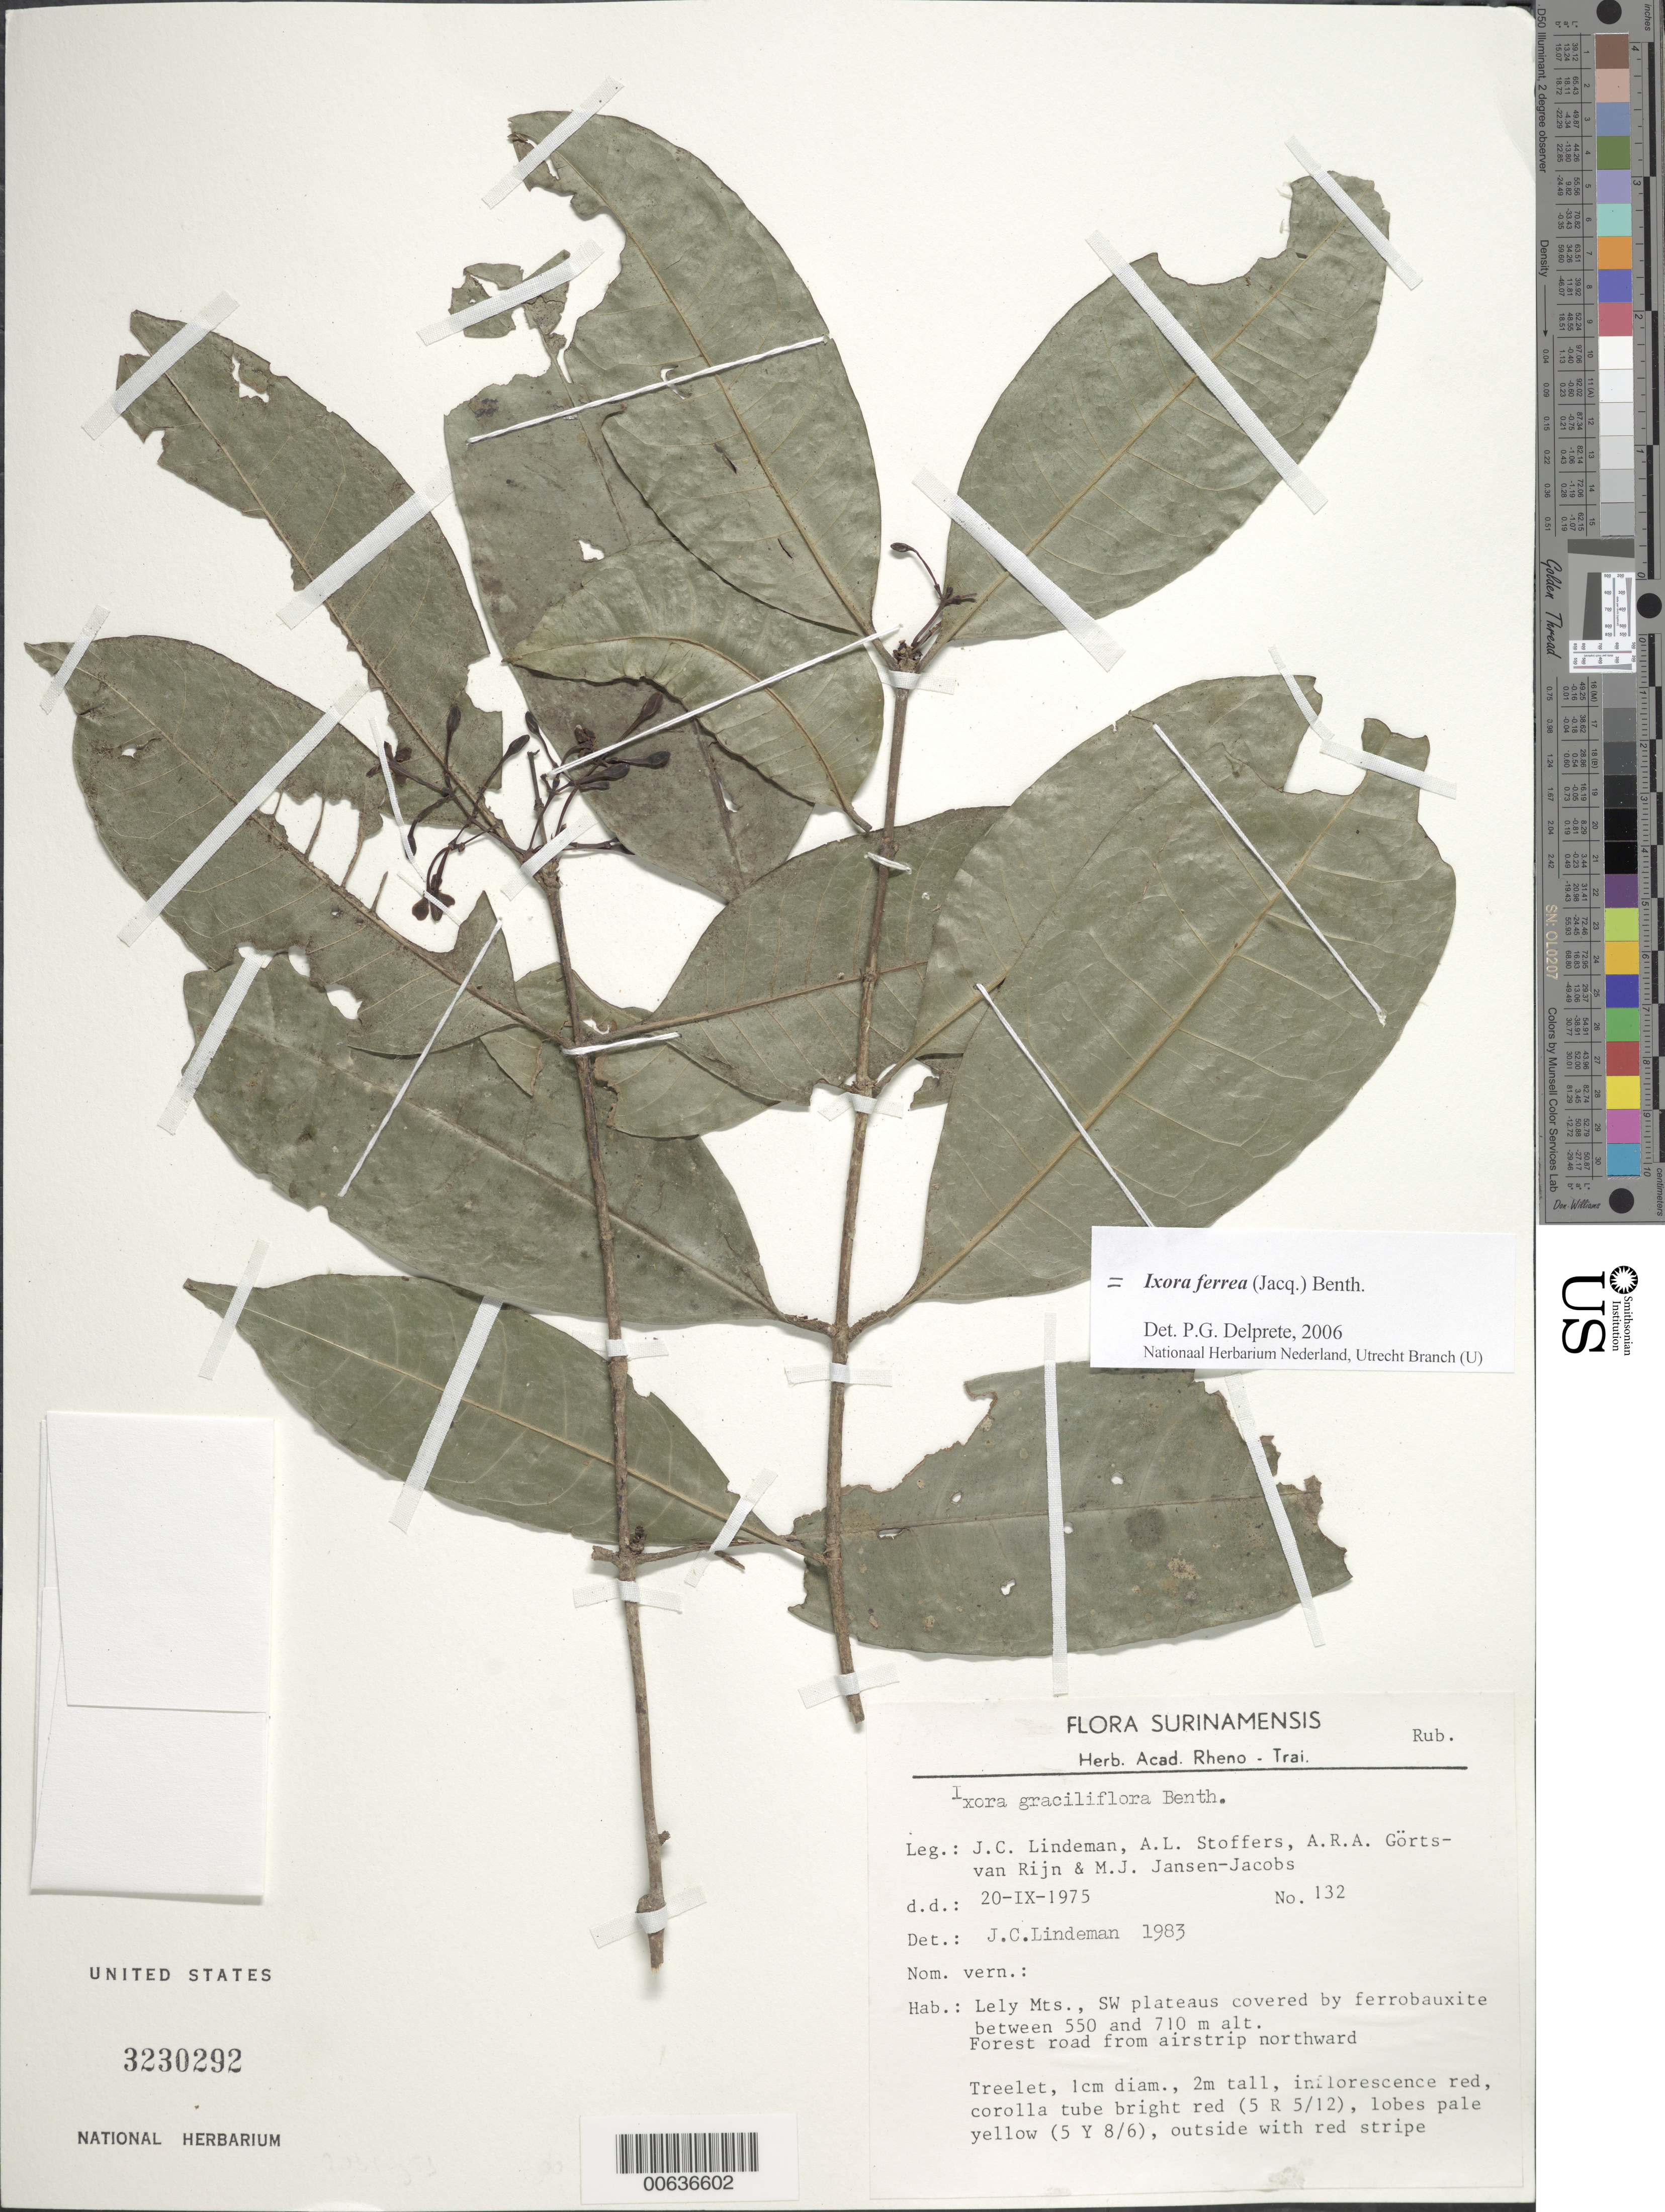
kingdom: Plantae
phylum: Tracheophyta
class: Magnoliopsida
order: Gentianales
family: Rubiaceae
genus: Ixora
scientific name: Ixora ferrea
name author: (Jacq.) Benth.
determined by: Delprete, P. G., Herb. de Guyane Cay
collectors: J. C. Lindeman, A. Stoffers, A. .R. A. Görts-van Rijn & M. J. Jansen-Jacobs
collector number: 75 132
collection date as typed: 20-Sep-75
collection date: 1975-09-20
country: Suriname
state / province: Marowijne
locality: Lely Mts., SW plateaus, forest road from airstrip northward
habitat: SW plateaus covered by ferrobauxite; along forest road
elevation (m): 550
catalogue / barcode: US 3230292